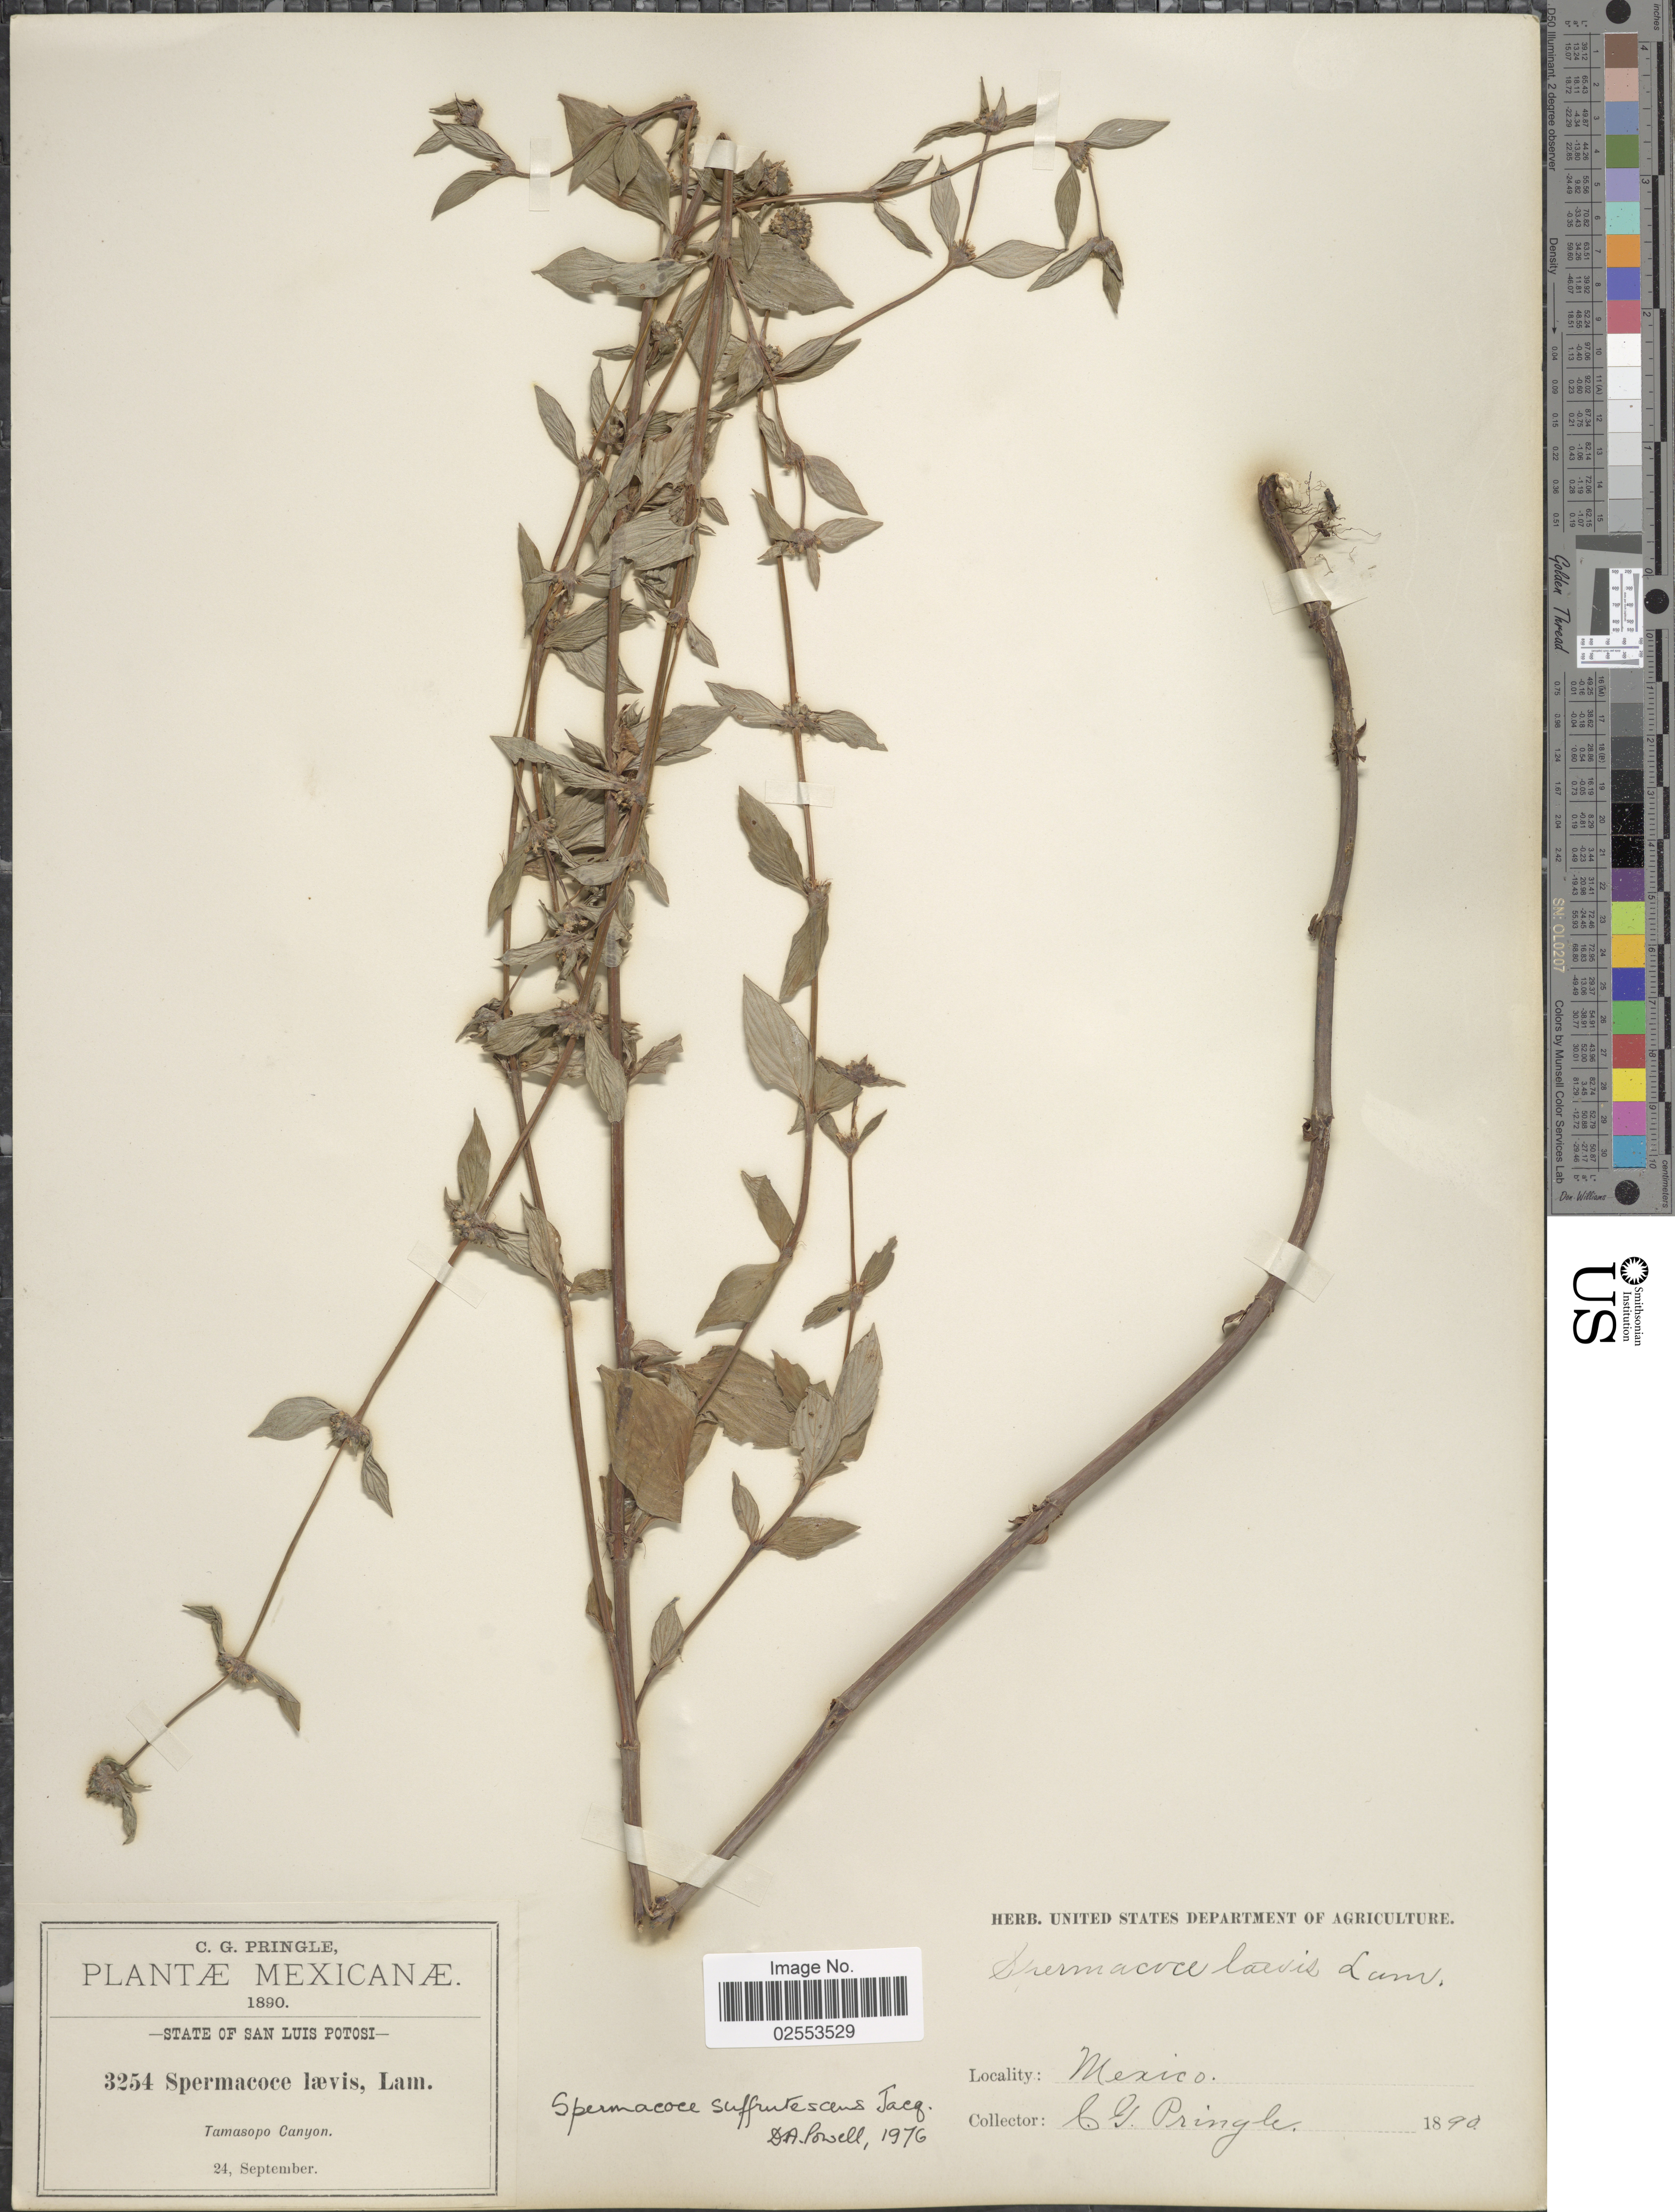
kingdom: Plantae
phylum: Tracheophyta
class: Magnoliopsida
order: Gentianales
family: Rubiaceae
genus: Spermacoce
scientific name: Spermacoce assurgens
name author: Ruiz & Pav.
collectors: C. G. Pringle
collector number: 3254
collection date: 1890-09-24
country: Mexico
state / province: San Luis Potosí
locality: Tamasopo Canyon